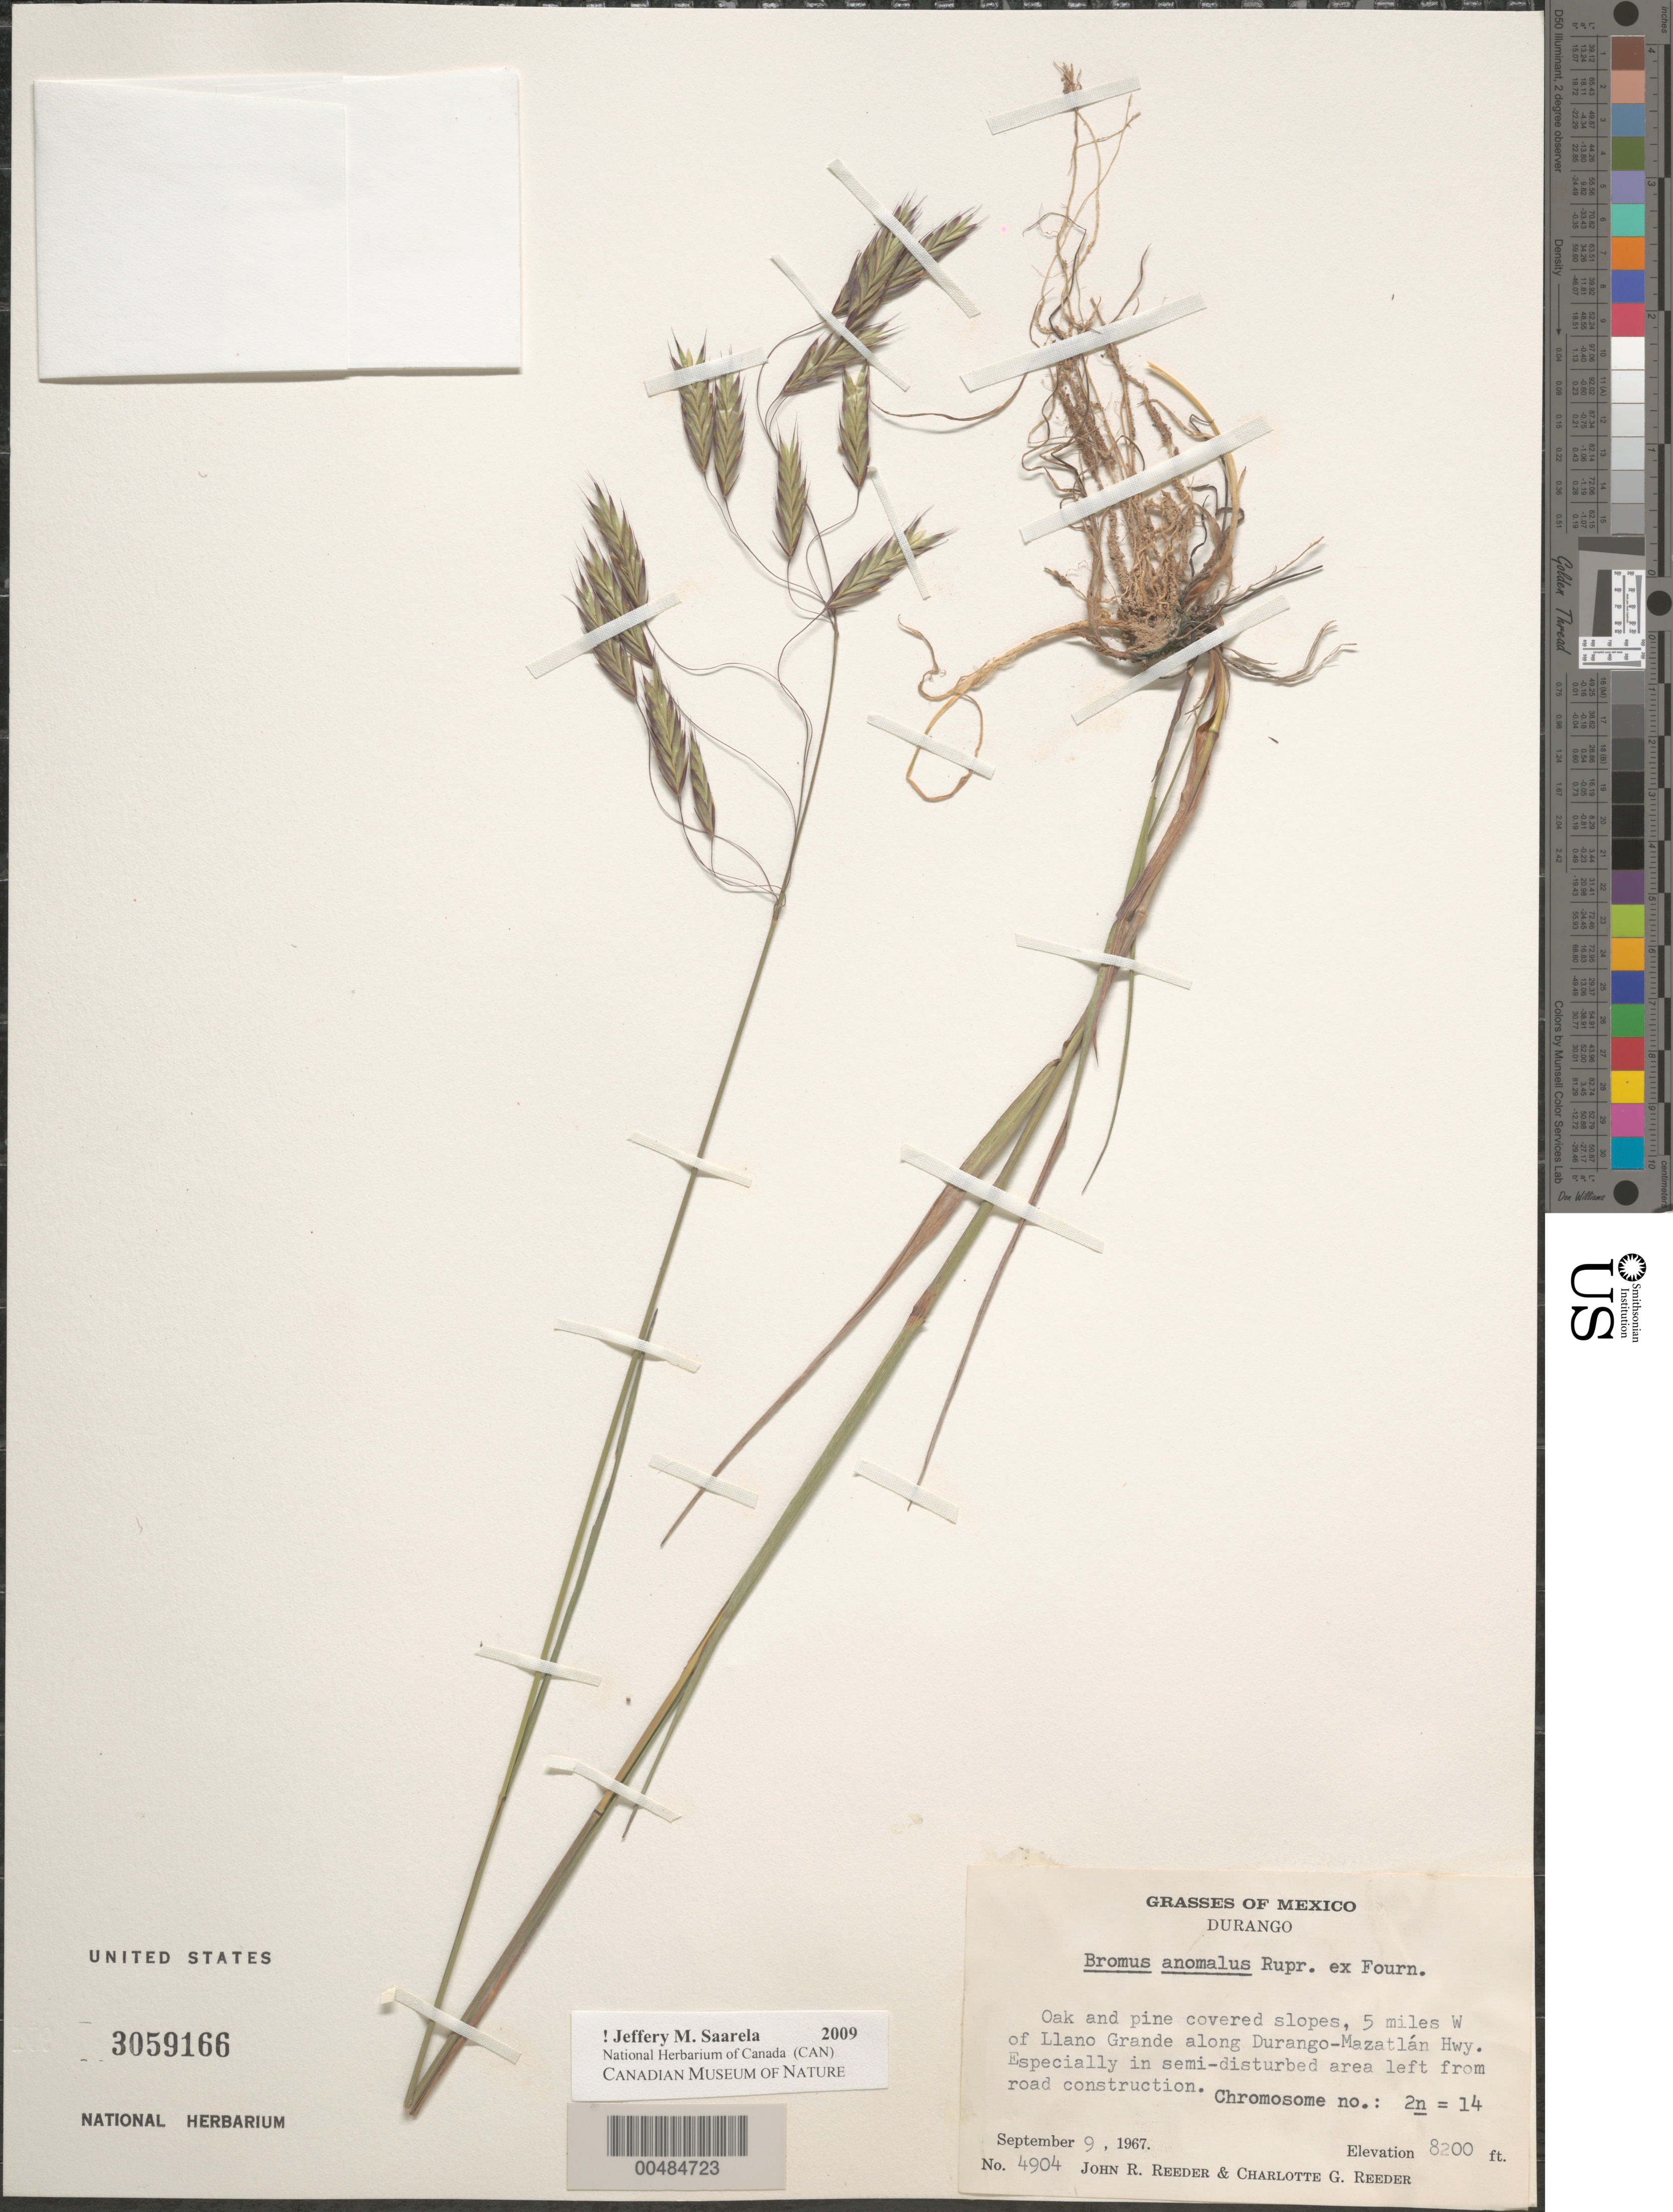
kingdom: Plantae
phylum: Tracheophyta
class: Liliopsida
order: Poales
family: Poaceae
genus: Bromus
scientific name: Bromus anomalus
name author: Rupr. ex E. Fourn.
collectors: J. R. Reeder & C. G. Reeder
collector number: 4904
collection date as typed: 9 Sep 1967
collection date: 1967-09-09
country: Mexico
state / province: Durango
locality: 5 mi W of Llano Grande along Durango - Mazatlán Hwy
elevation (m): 2499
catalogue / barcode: US 3059166